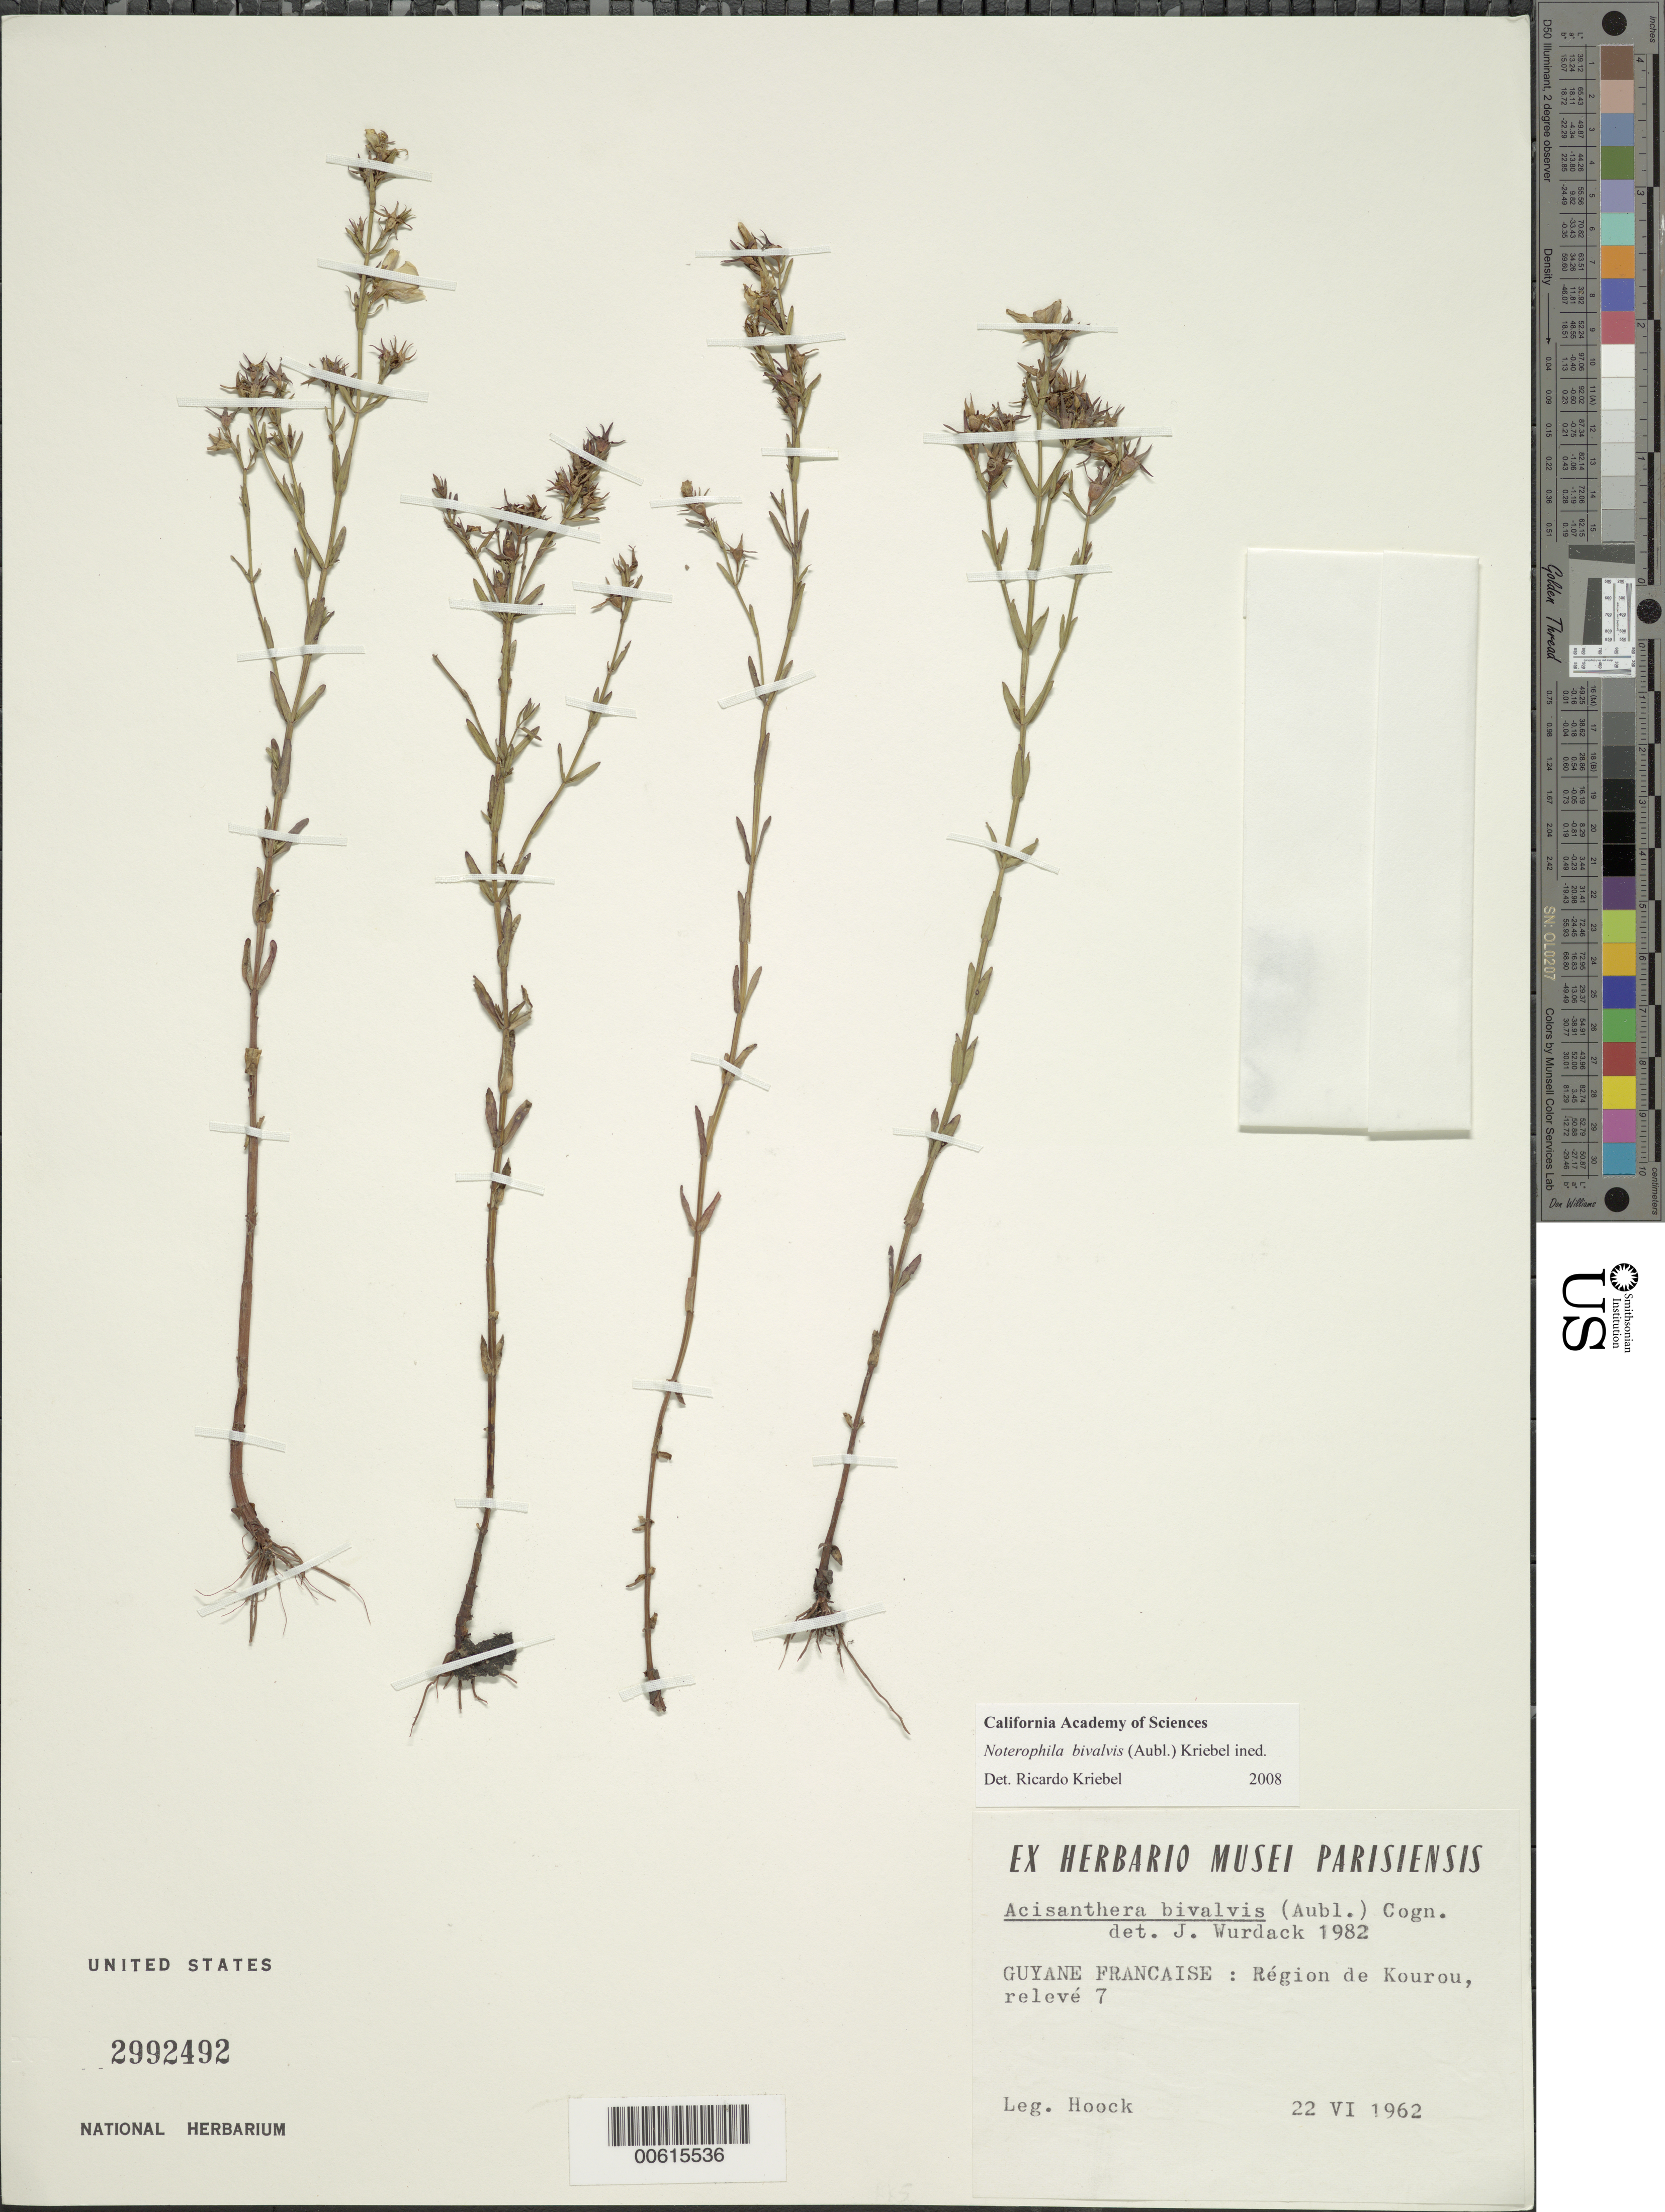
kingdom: Plantae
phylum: Tracheophyta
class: Magnoliopsida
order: Myrtales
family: Melastomataceae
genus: Noterophila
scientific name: Noterophila bivalvis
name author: (Aubl.) Kriebel & M.J. Rocha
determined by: Nunes da Silva, Diego, (RB), Jardim Botanico do Rio de Janeiro - Herbario (BRAZIL)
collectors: J. Hoock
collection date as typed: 22-Jun-62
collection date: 1962-06-22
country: French Guiana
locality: Kourou, relevé 7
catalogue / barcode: US 2992492